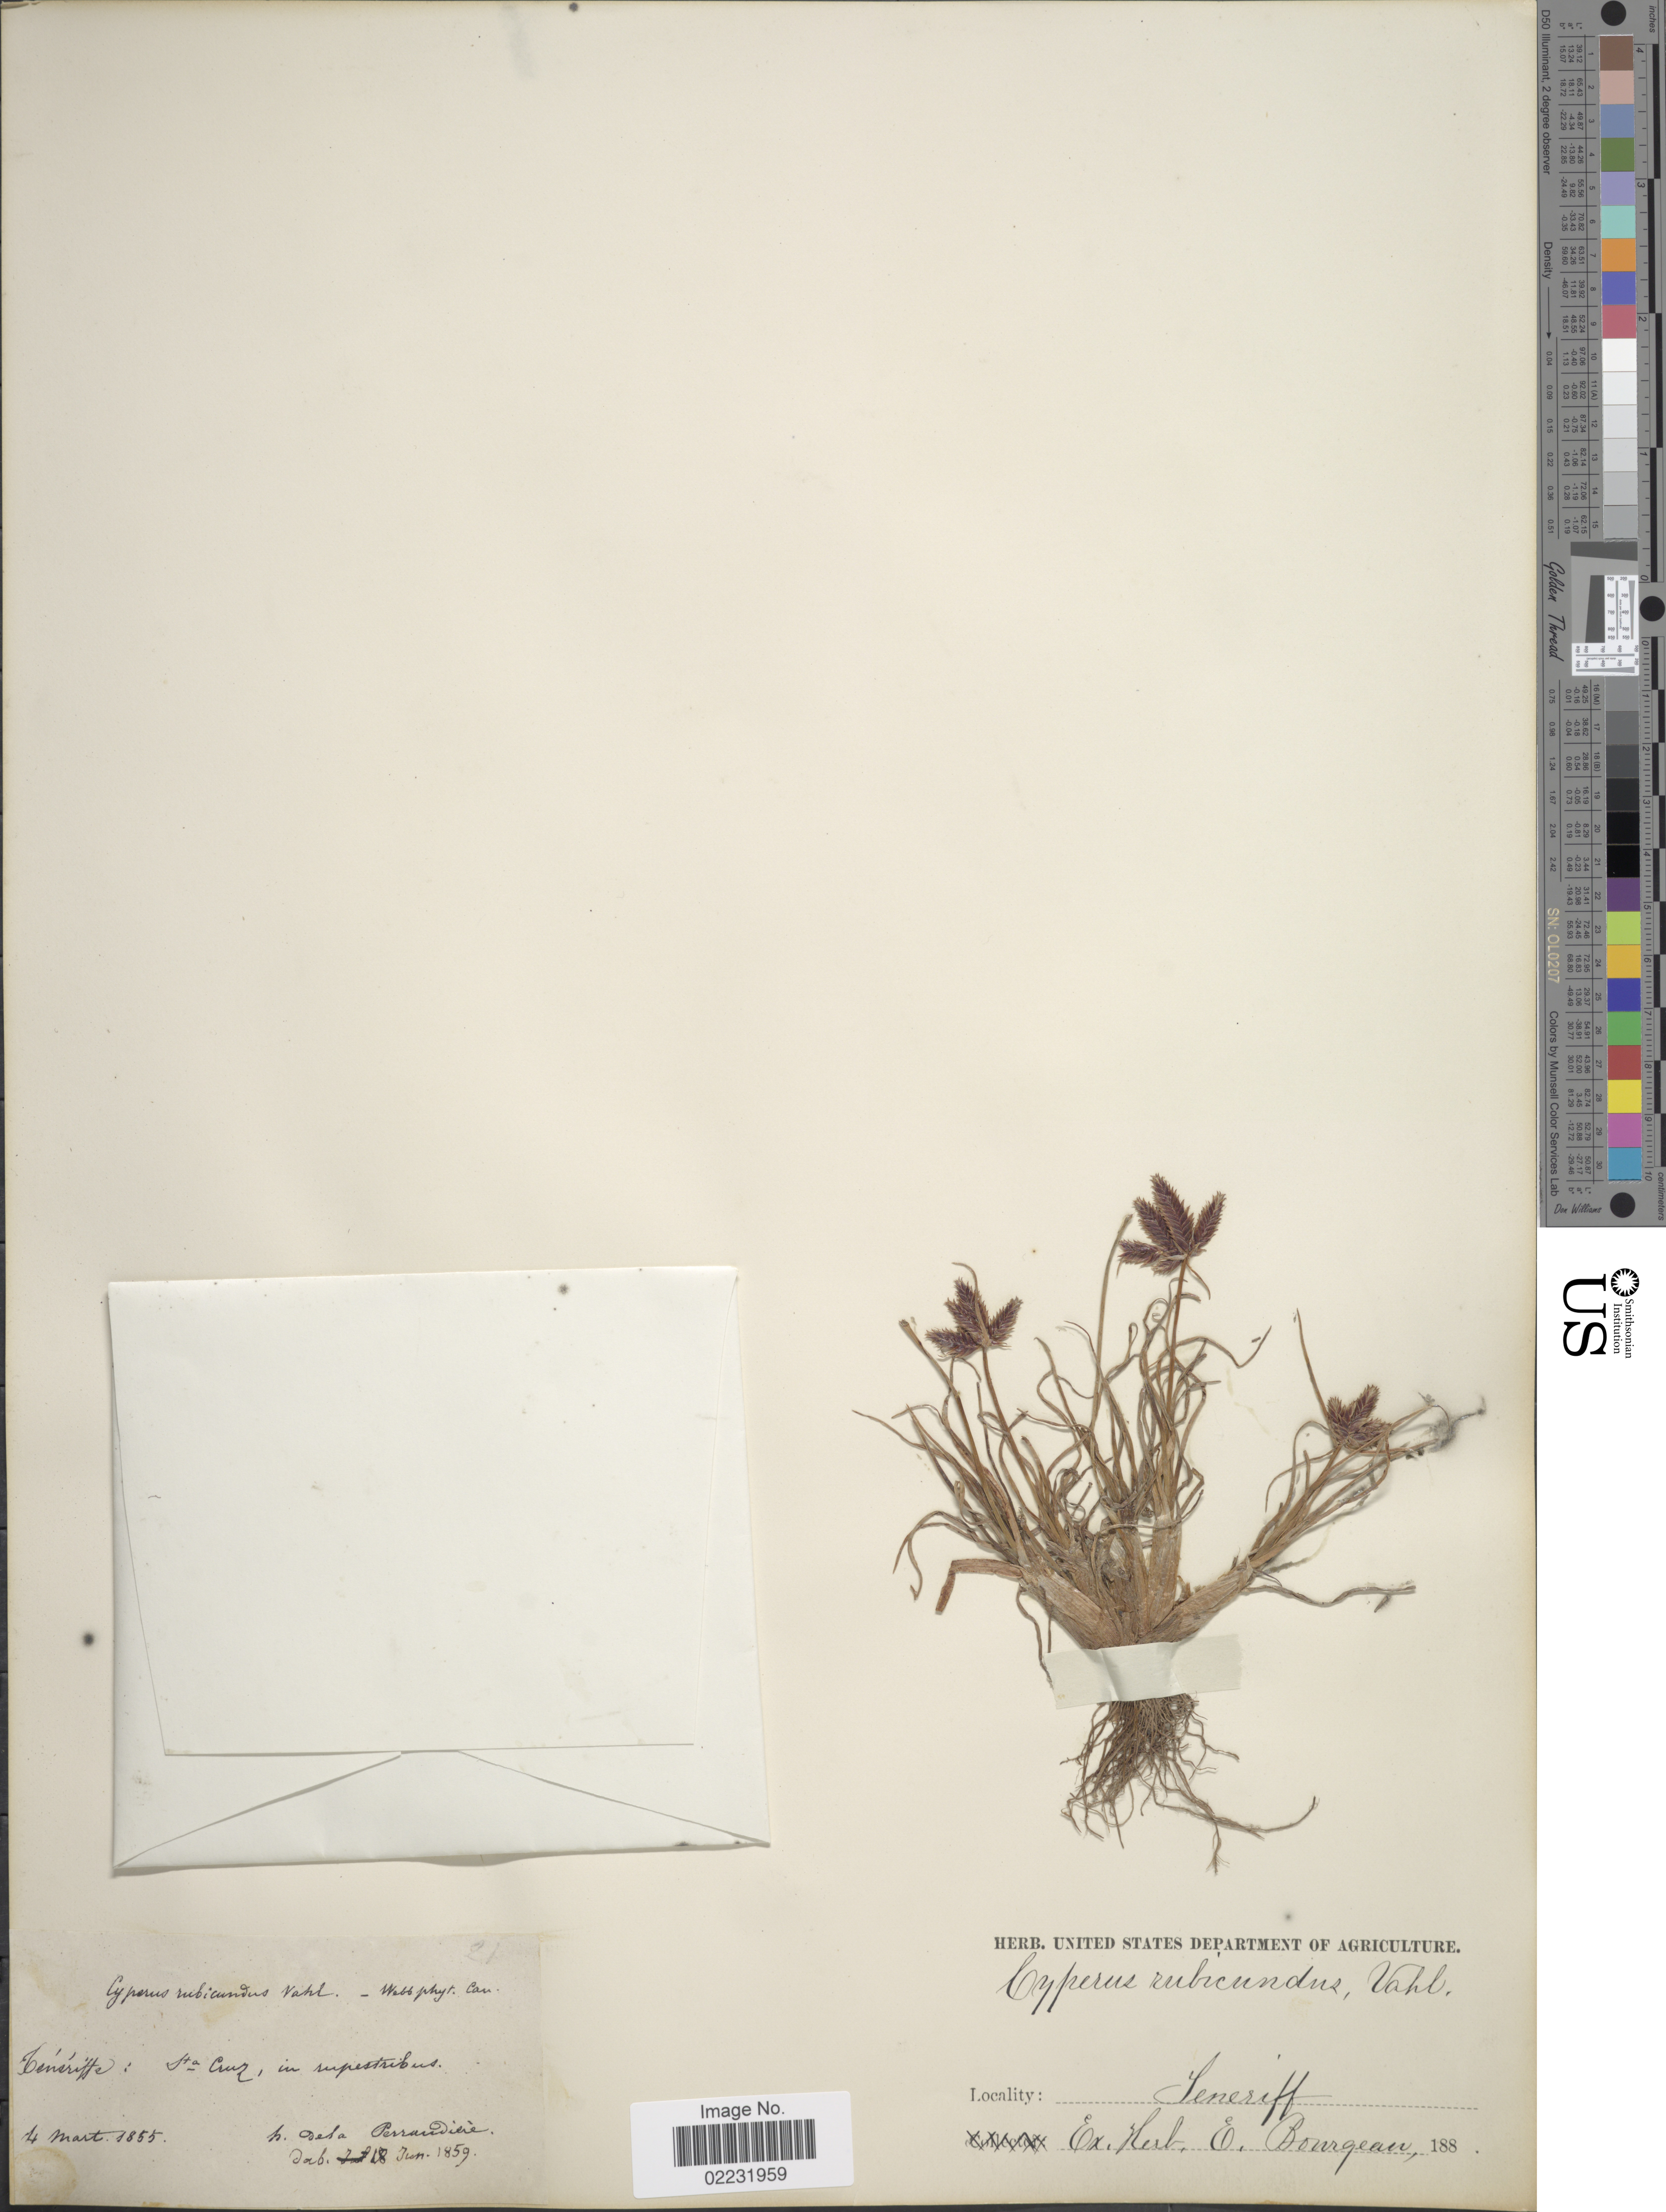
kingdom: Plantae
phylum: Tracheophyta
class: Liliopsida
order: Poales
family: Cyperaceae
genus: Cyperus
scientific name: Cyperus rubicundus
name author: Vahl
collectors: Ex herb. E. Bourgeau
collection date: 1855-03-04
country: Spain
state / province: Canarias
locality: Tenerife: Sta Cruz in supestribus